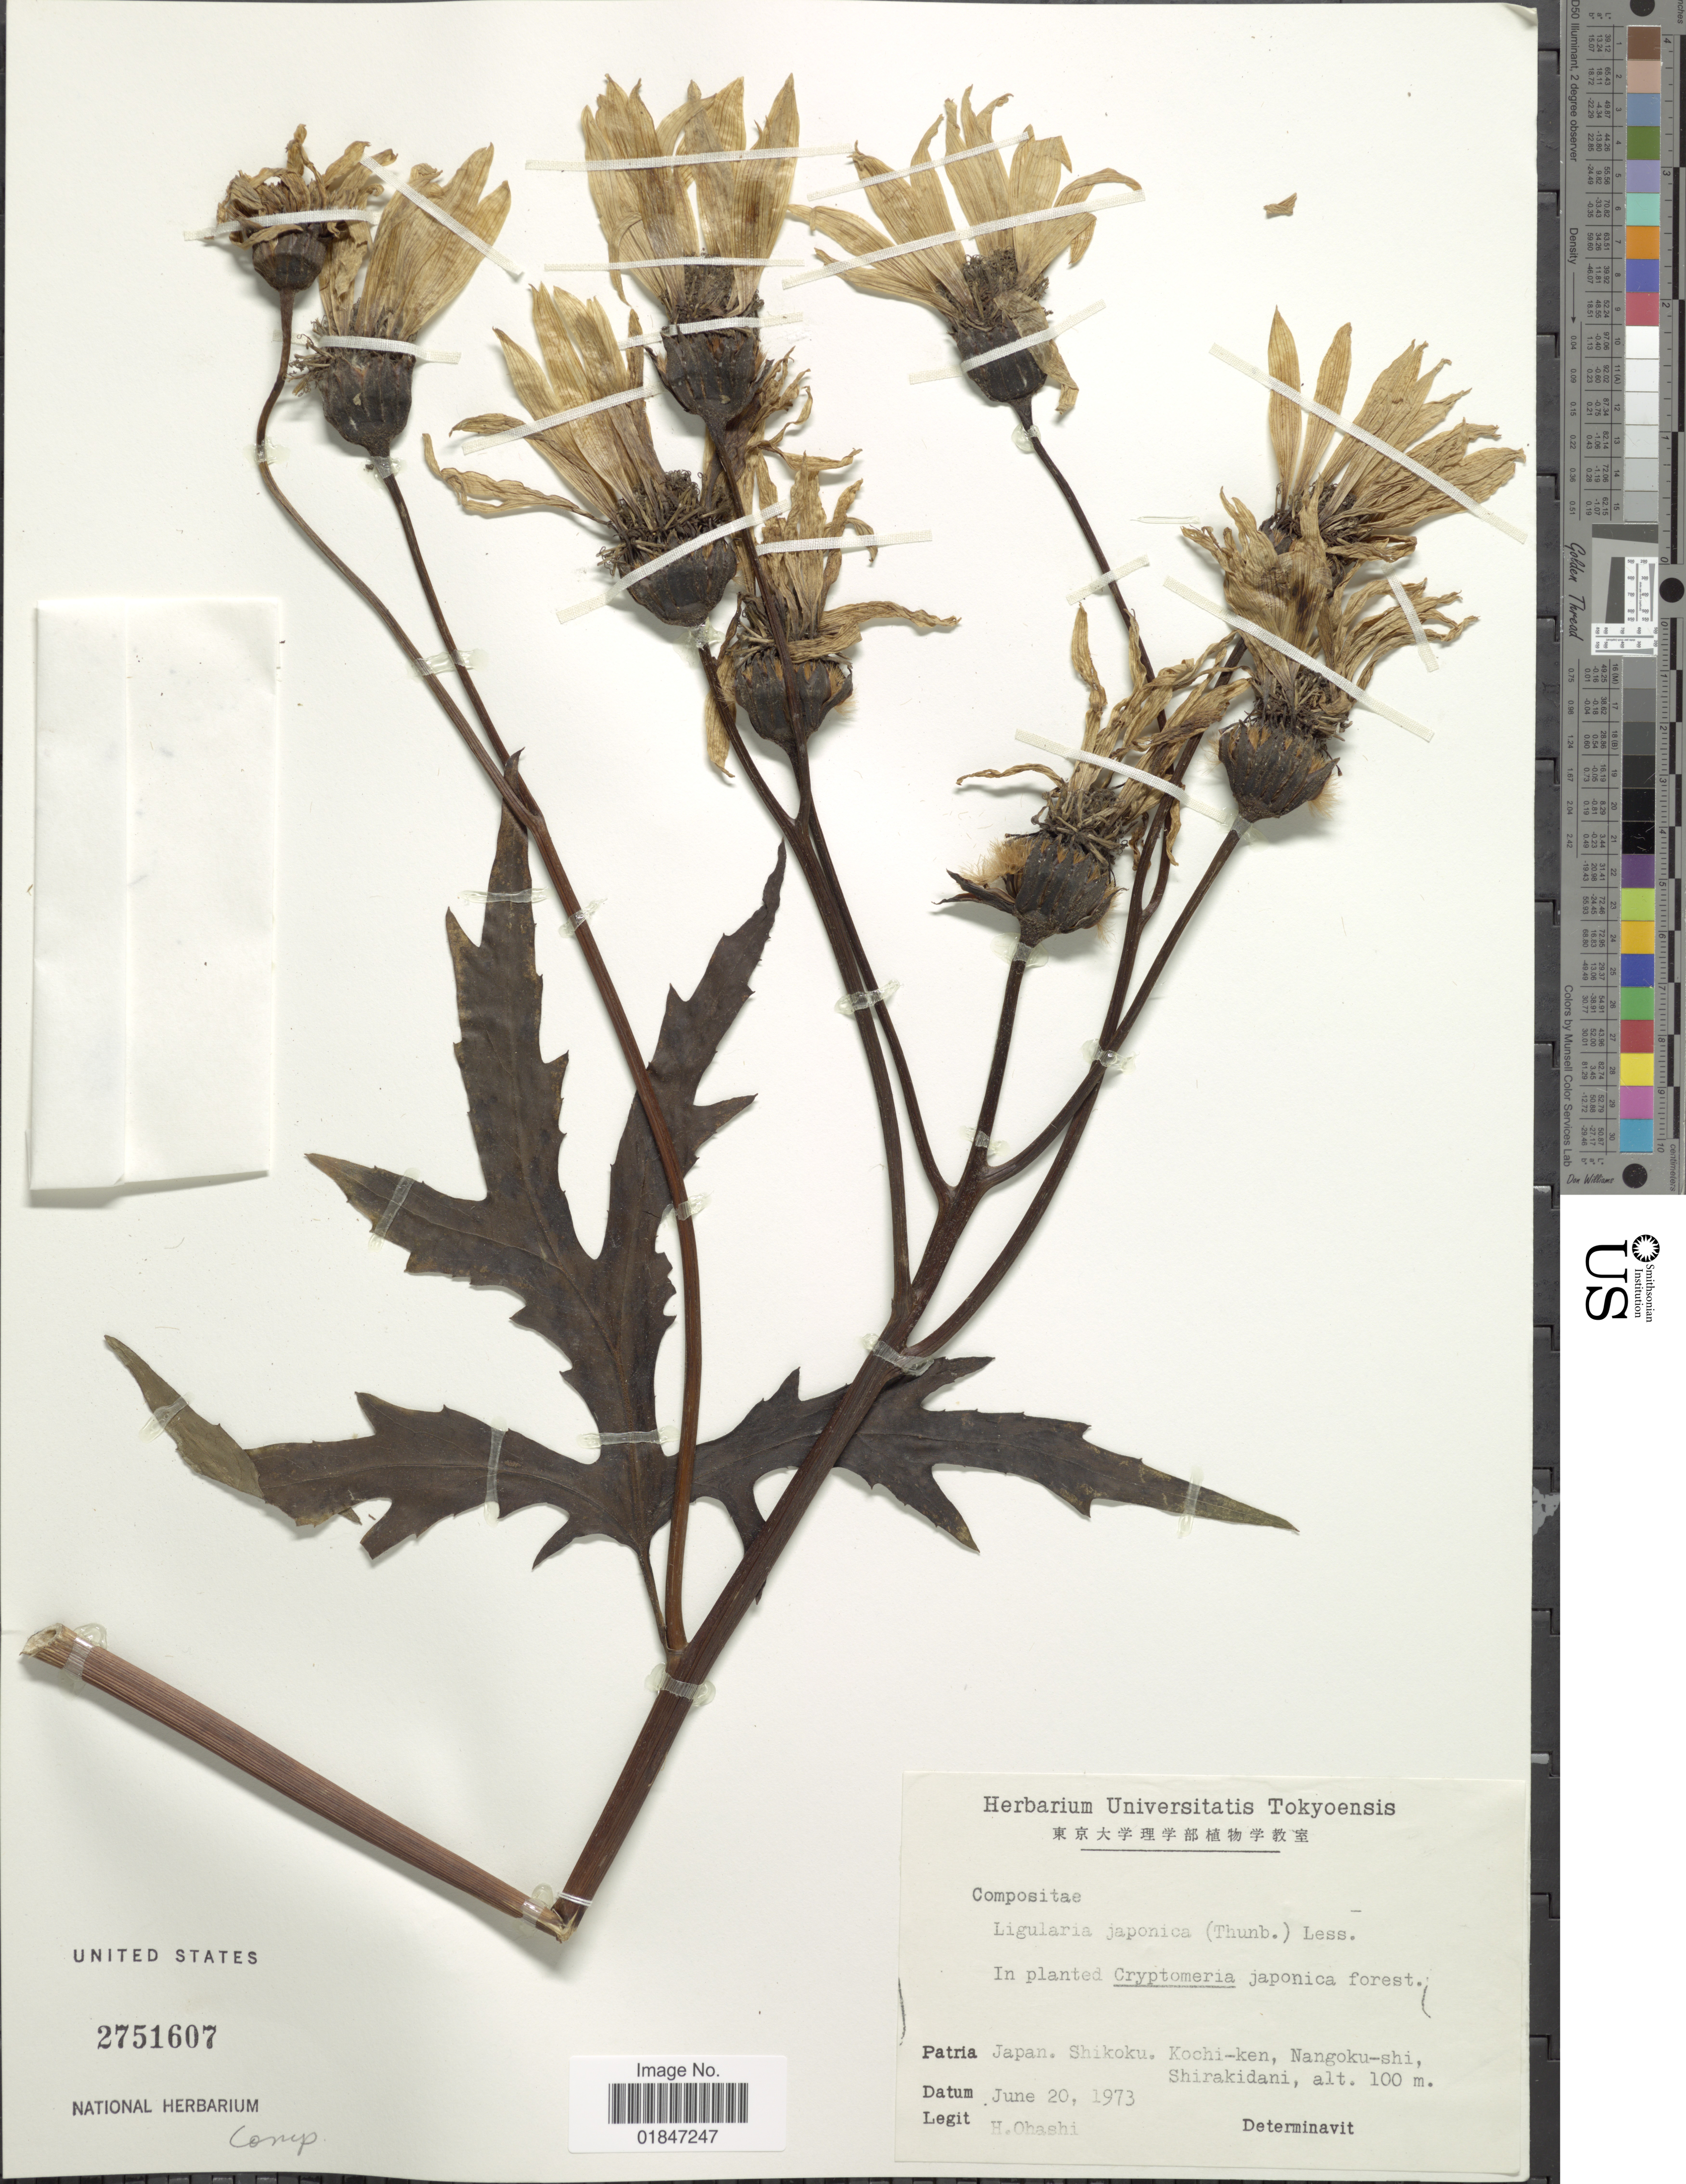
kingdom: Plantae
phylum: Tracheophyta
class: Magnoliopsida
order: Asterales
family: Asteraceae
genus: Ligularia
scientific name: Ligularia japonica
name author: (L. f.) Less. ex DC.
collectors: H. Ohashi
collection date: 1973-06-20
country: Japan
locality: Japan, Shikoku. Kochi-ken, Nangoku-shi, Shirakidani.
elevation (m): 100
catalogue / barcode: US 2751607